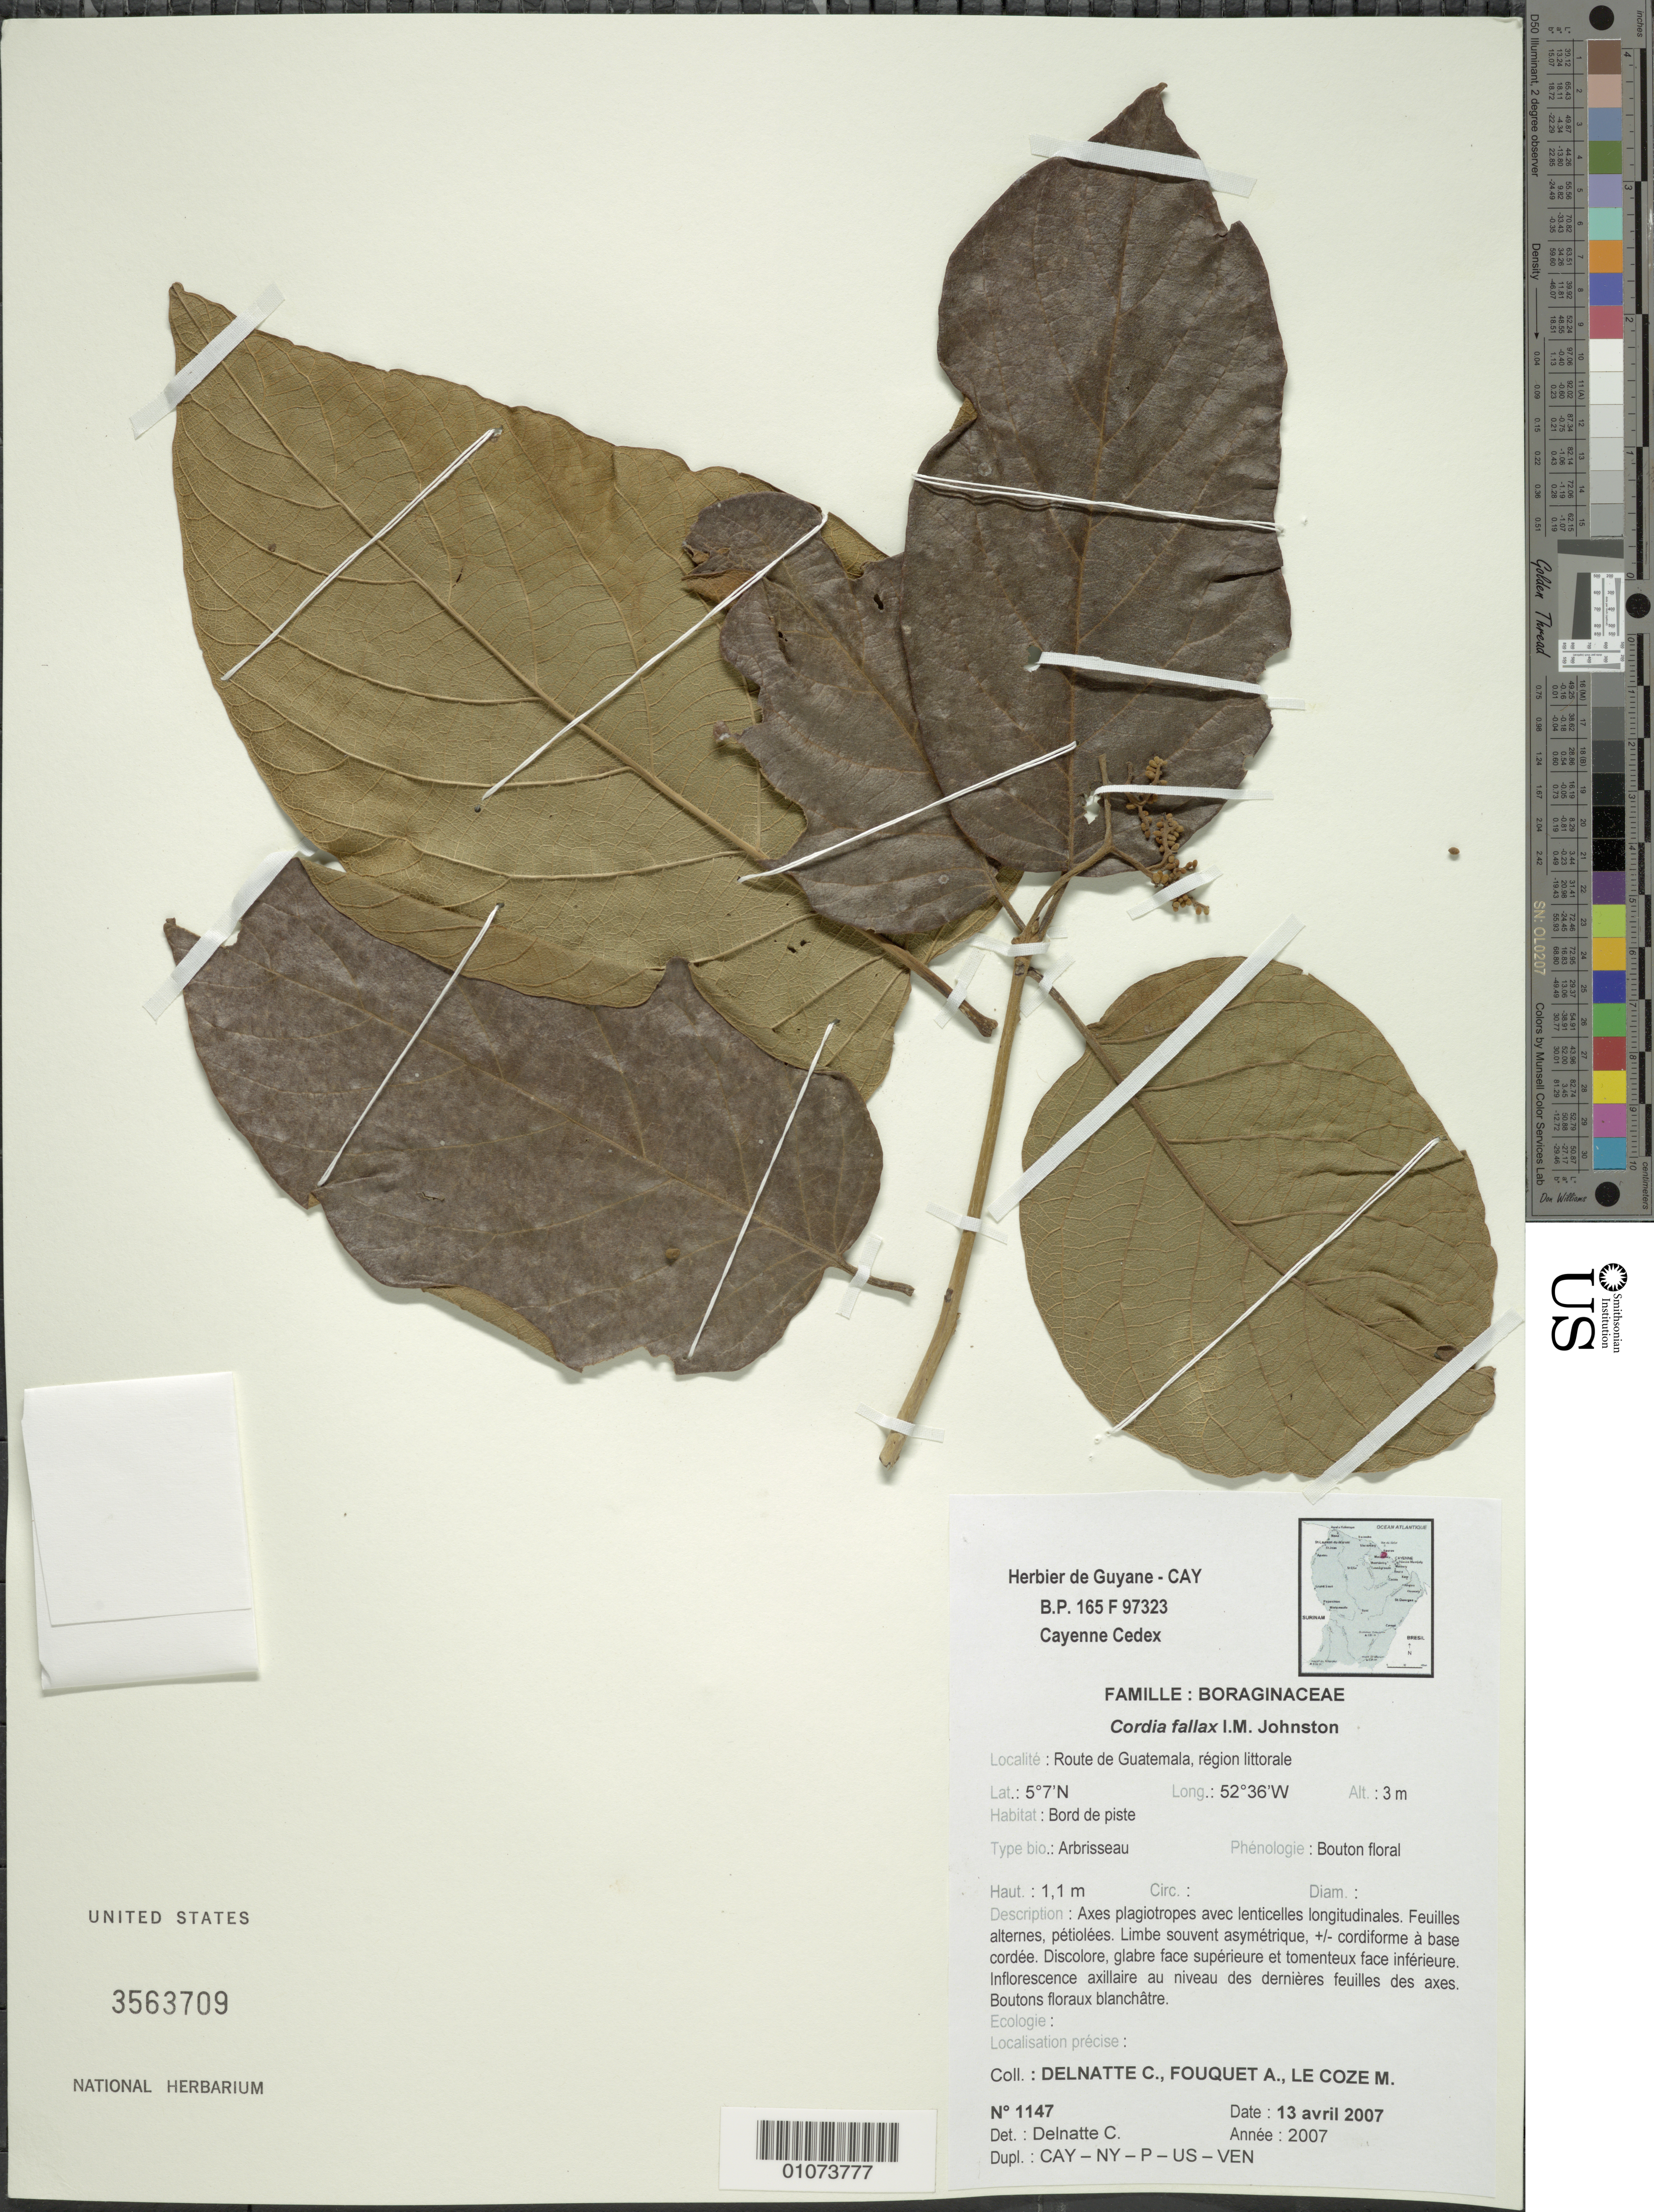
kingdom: Plantae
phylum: Tracheophyta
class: Magnoliopsida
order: Boraginales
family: Cordiaceae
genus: Cordia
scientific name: Cordia fallax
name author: I.M. Johnst.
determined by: Delnatte, D.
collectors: C. Delnatte, A. Fouquet & M. Le Coze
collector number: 1147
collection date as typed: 13-Apr-07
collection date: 2007-04-13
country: French Guiana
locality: Route de Guatemala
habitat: Region littorale, borde de piste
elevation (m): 3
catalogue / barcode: US 3563709